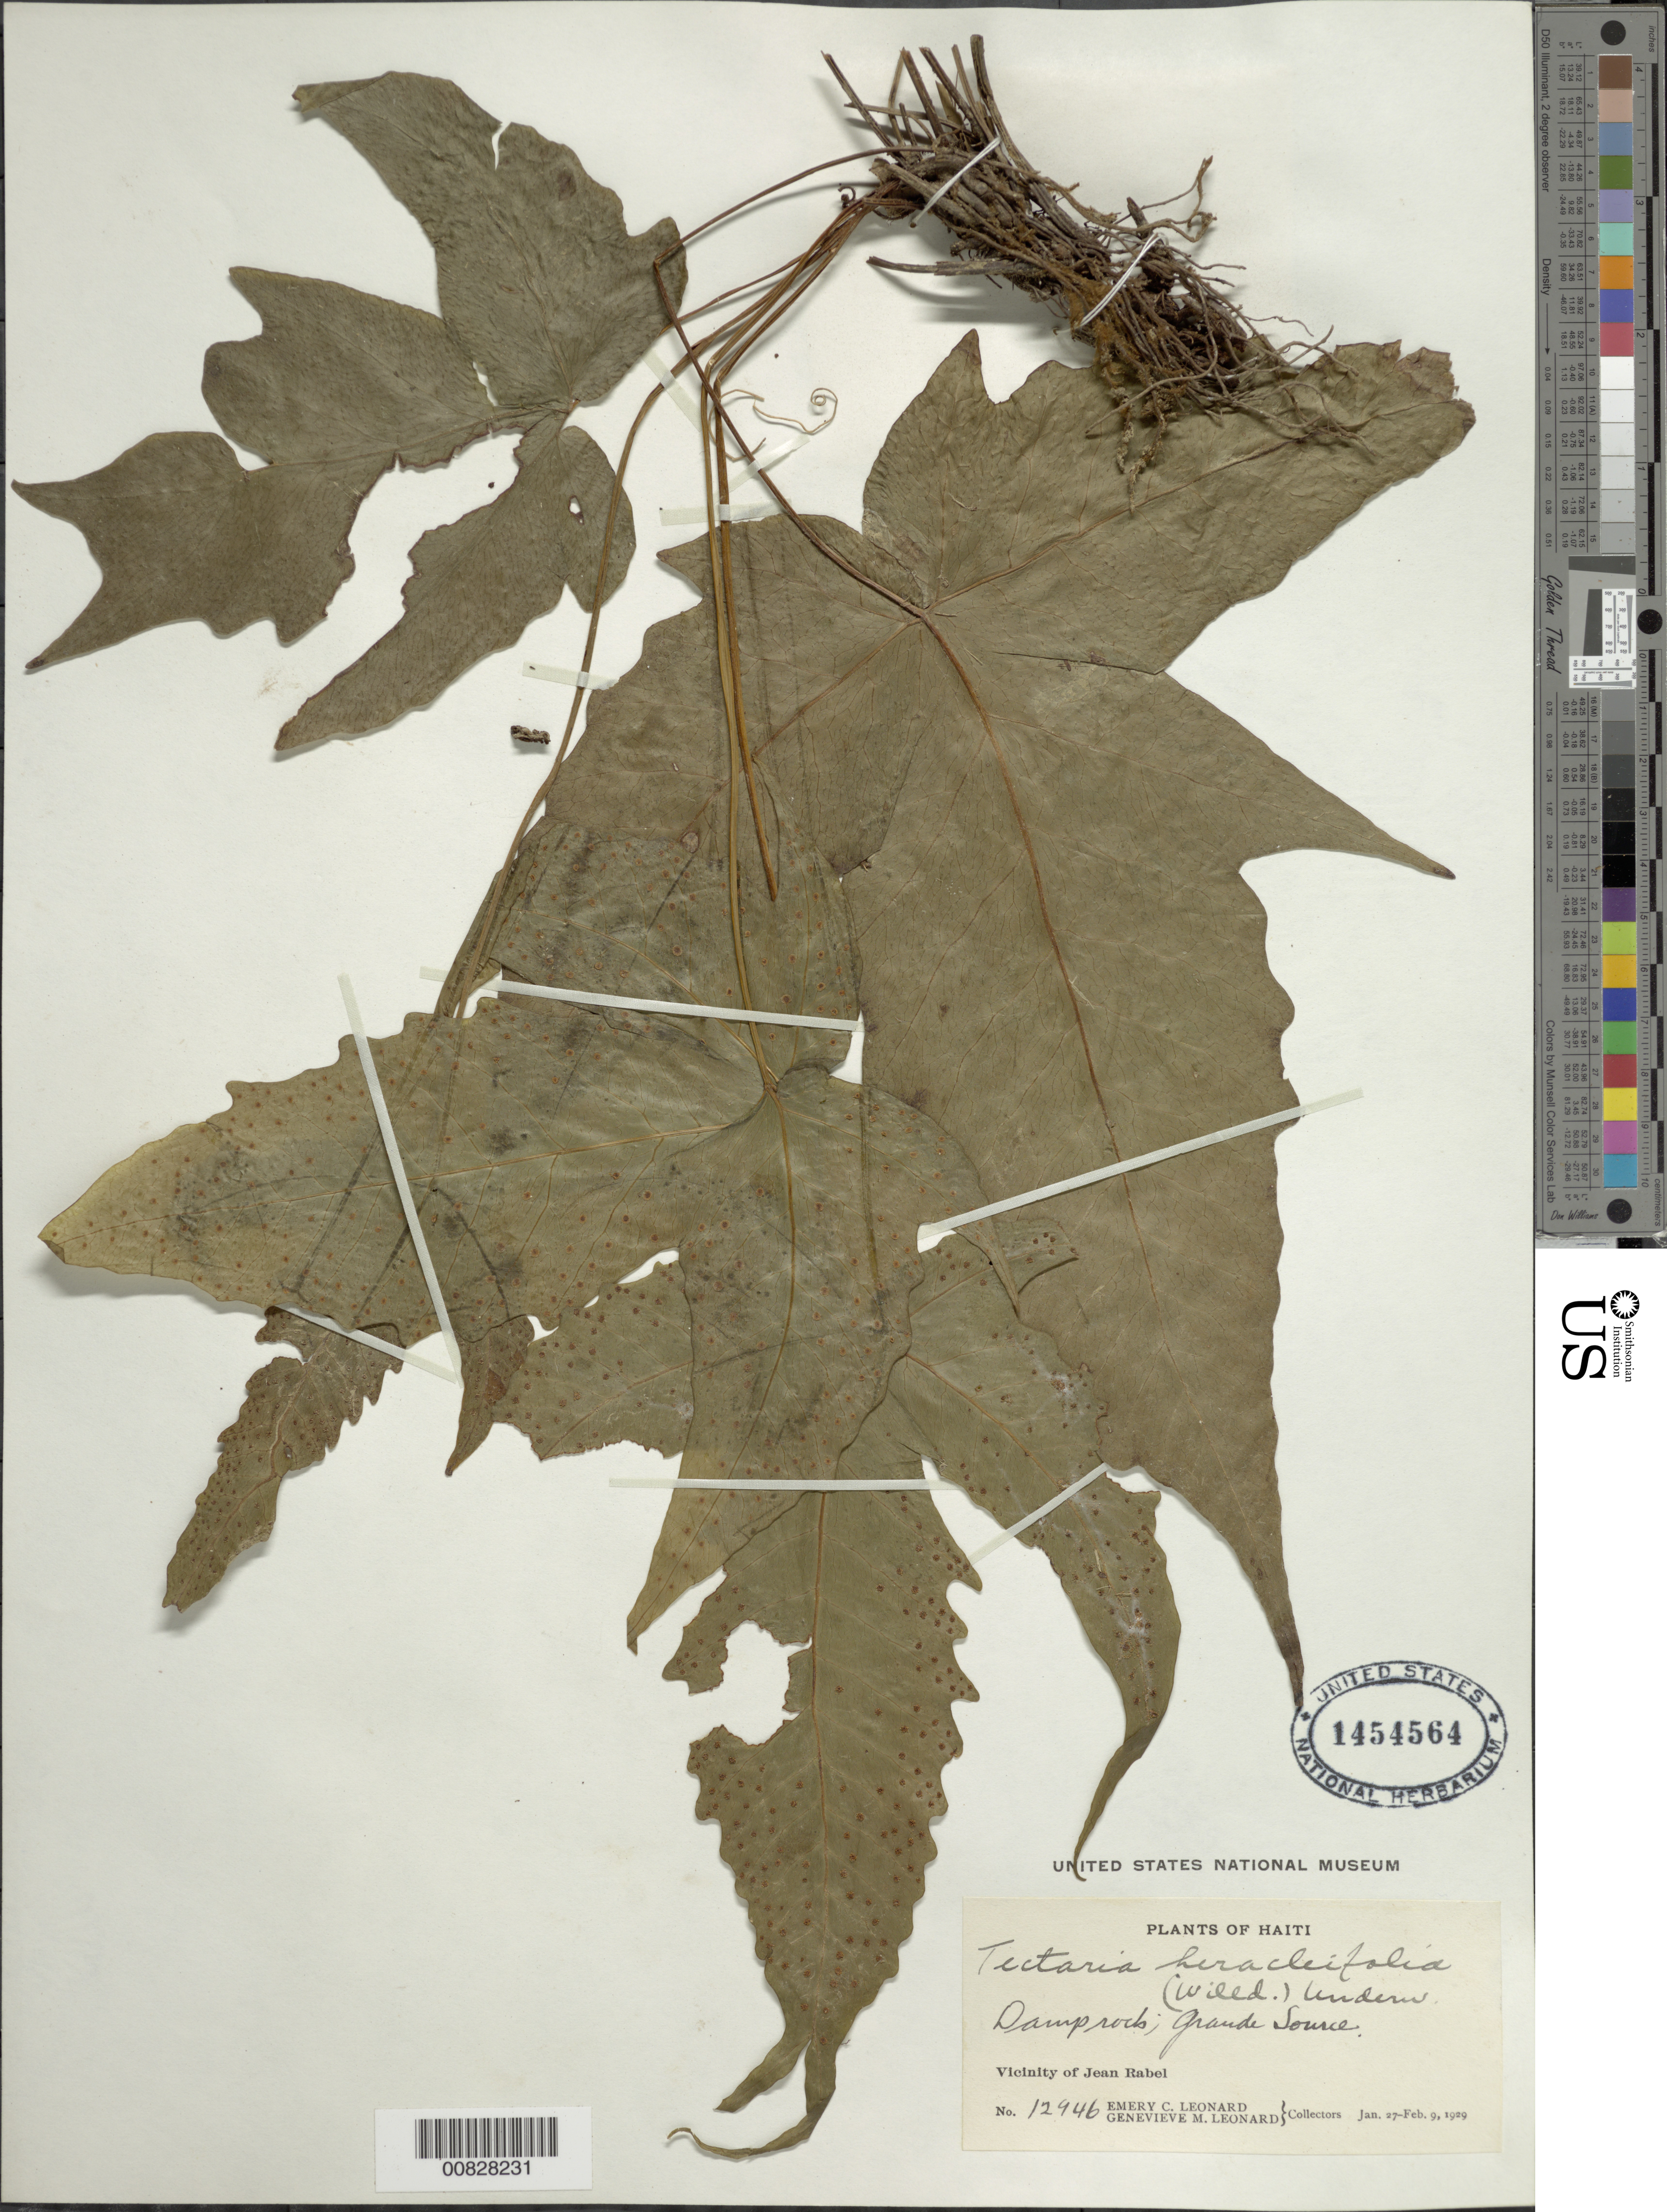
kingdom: Plantae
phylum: Tracheophyta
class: Polypodiopsida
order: Polypodiales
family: Tectariaceae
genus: Tectaria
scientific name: Tectaria heracleifolia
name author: (Willd.) Underw.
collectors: E. C. Leonard & G. M. Leonard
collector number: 12946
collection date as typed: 27 Jan 1929 to 09 Feb 1929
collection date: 1929-01-27/1929-02-09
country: Haiti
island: Hispaniola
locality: Jean Rabel vicinity, Grande Source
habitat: Damp rock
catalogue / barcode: US 1454564